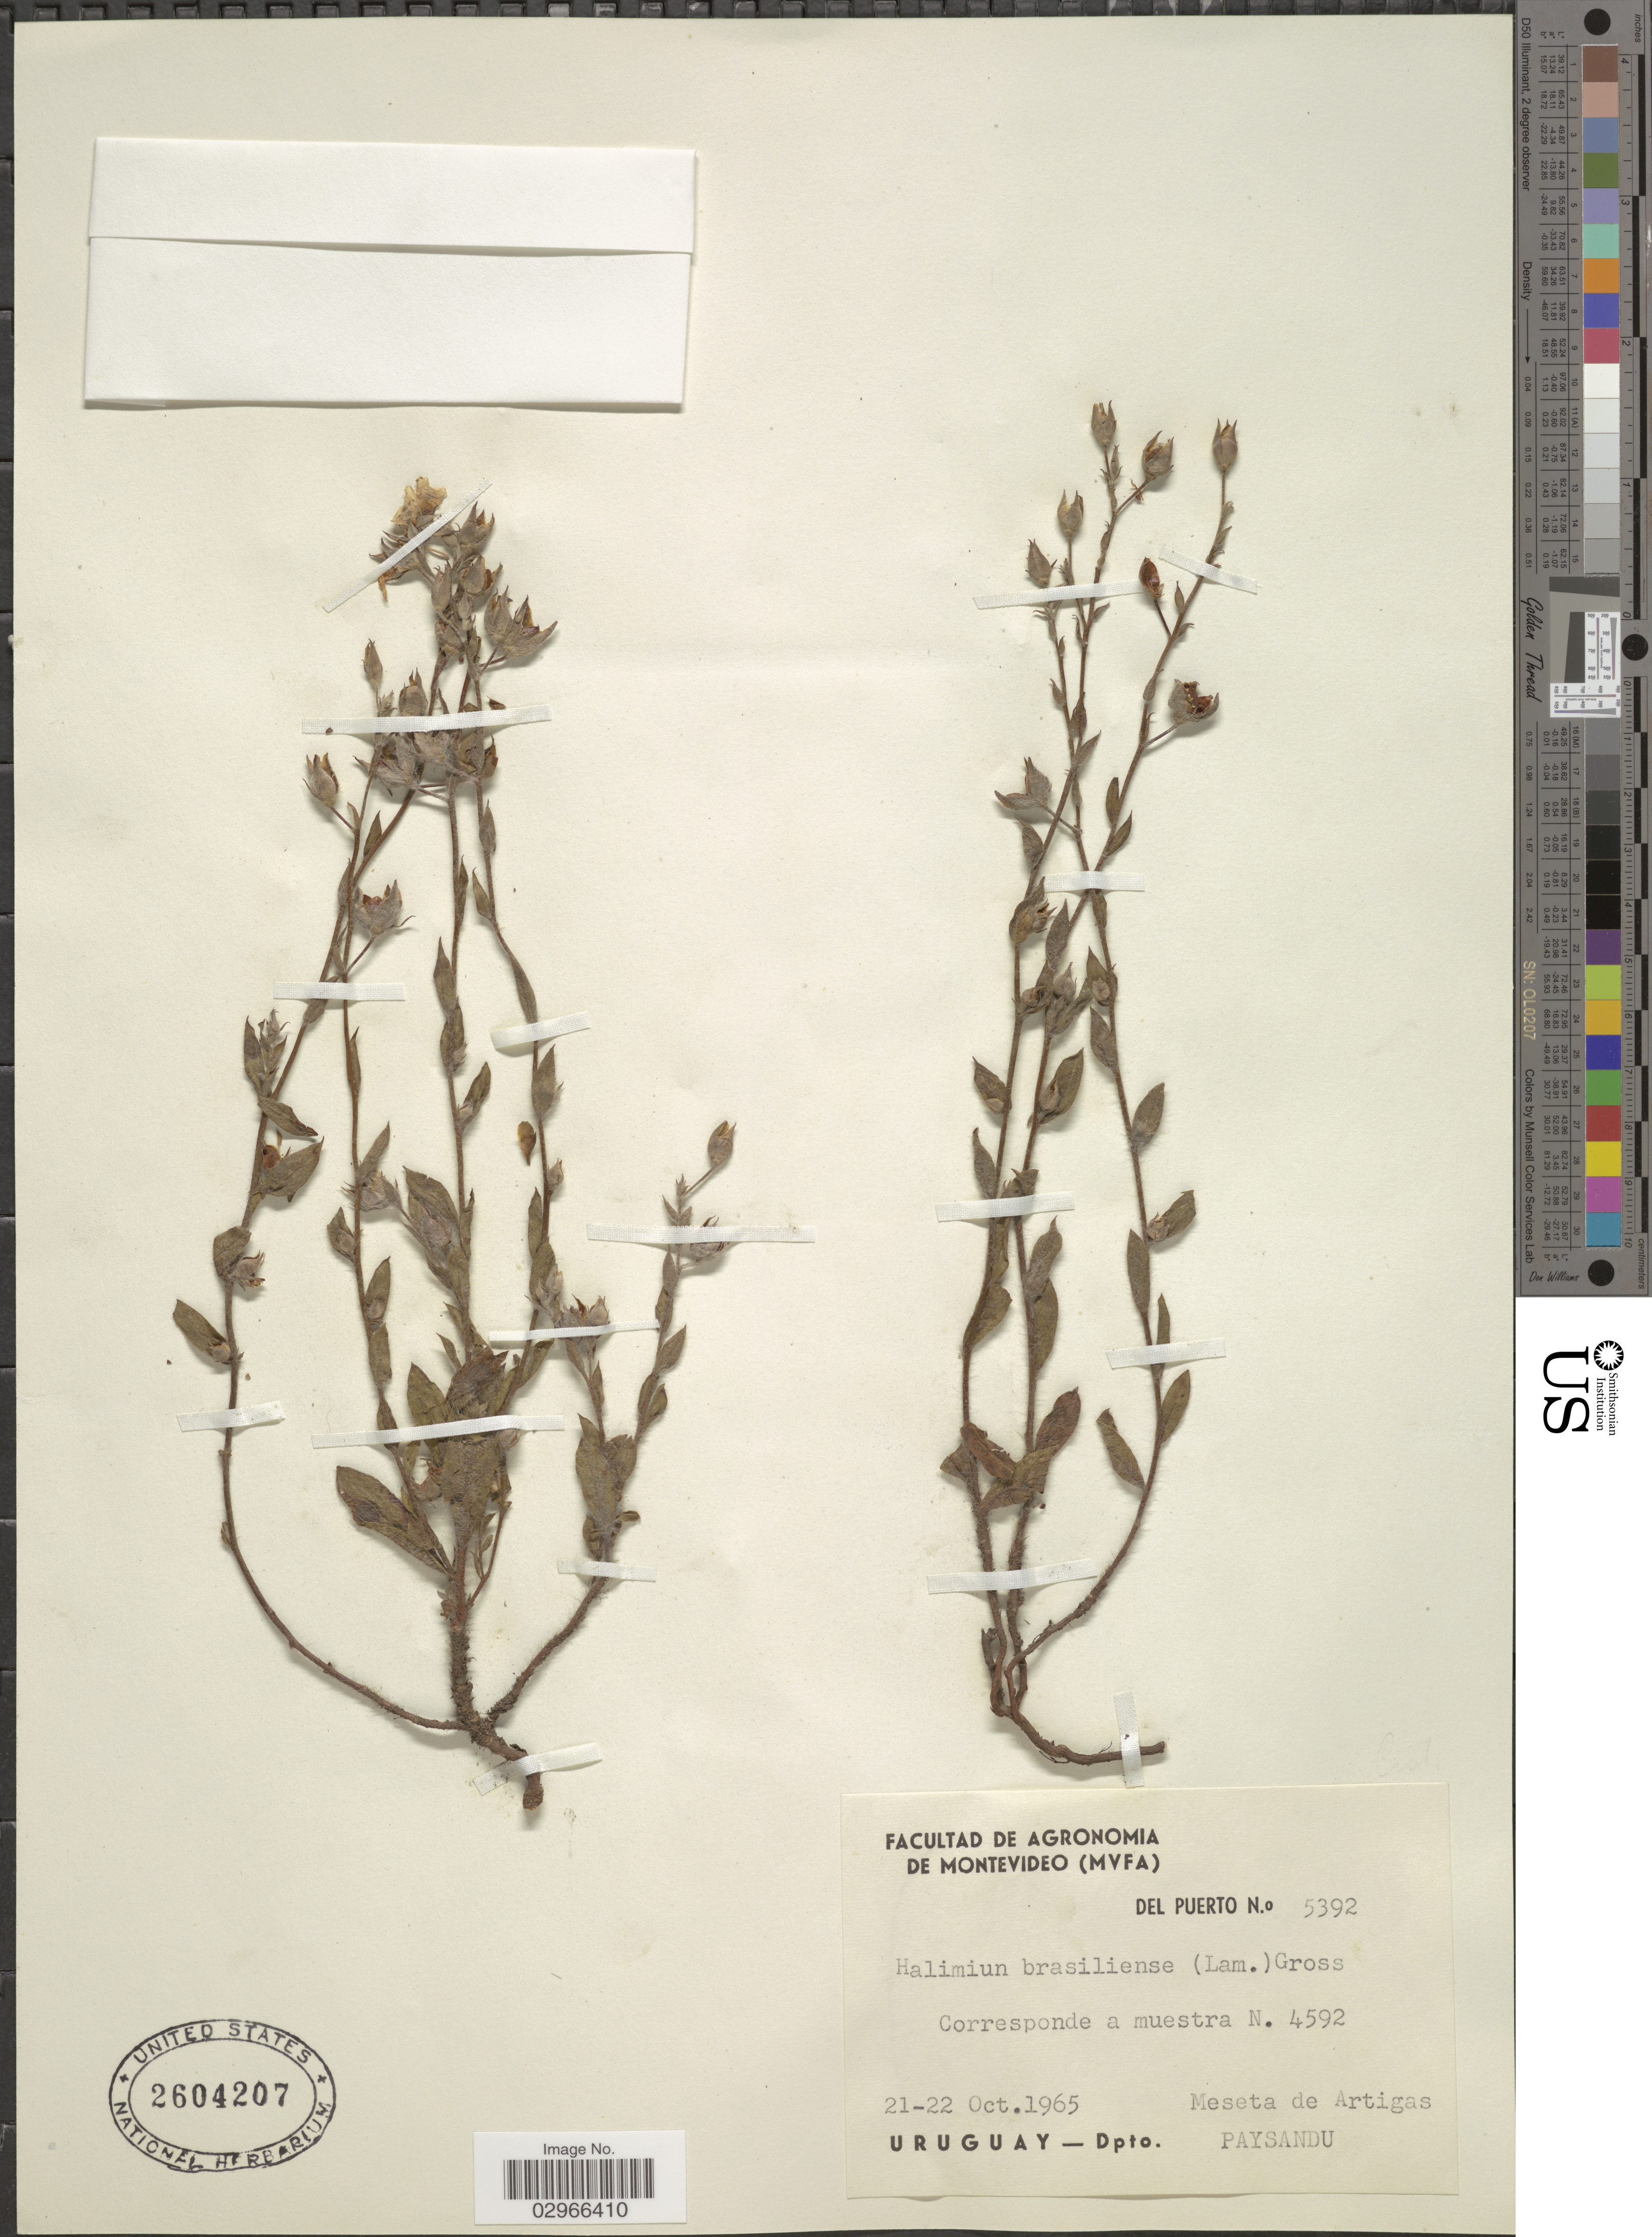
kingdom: Plantae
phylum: Tracheophyta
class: Magnoliopsida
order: Malvales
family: Cistaceae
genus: Halimium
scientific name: Halimium brasiliense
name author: (Lam.) Grosser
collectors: Del Puerto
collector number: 5392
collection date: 1965-10-21/1965-10-22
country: Uruguay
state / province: Paysandu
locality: Meseta de Artigas. Dpto. Paysandu.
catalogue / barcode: US 2604207